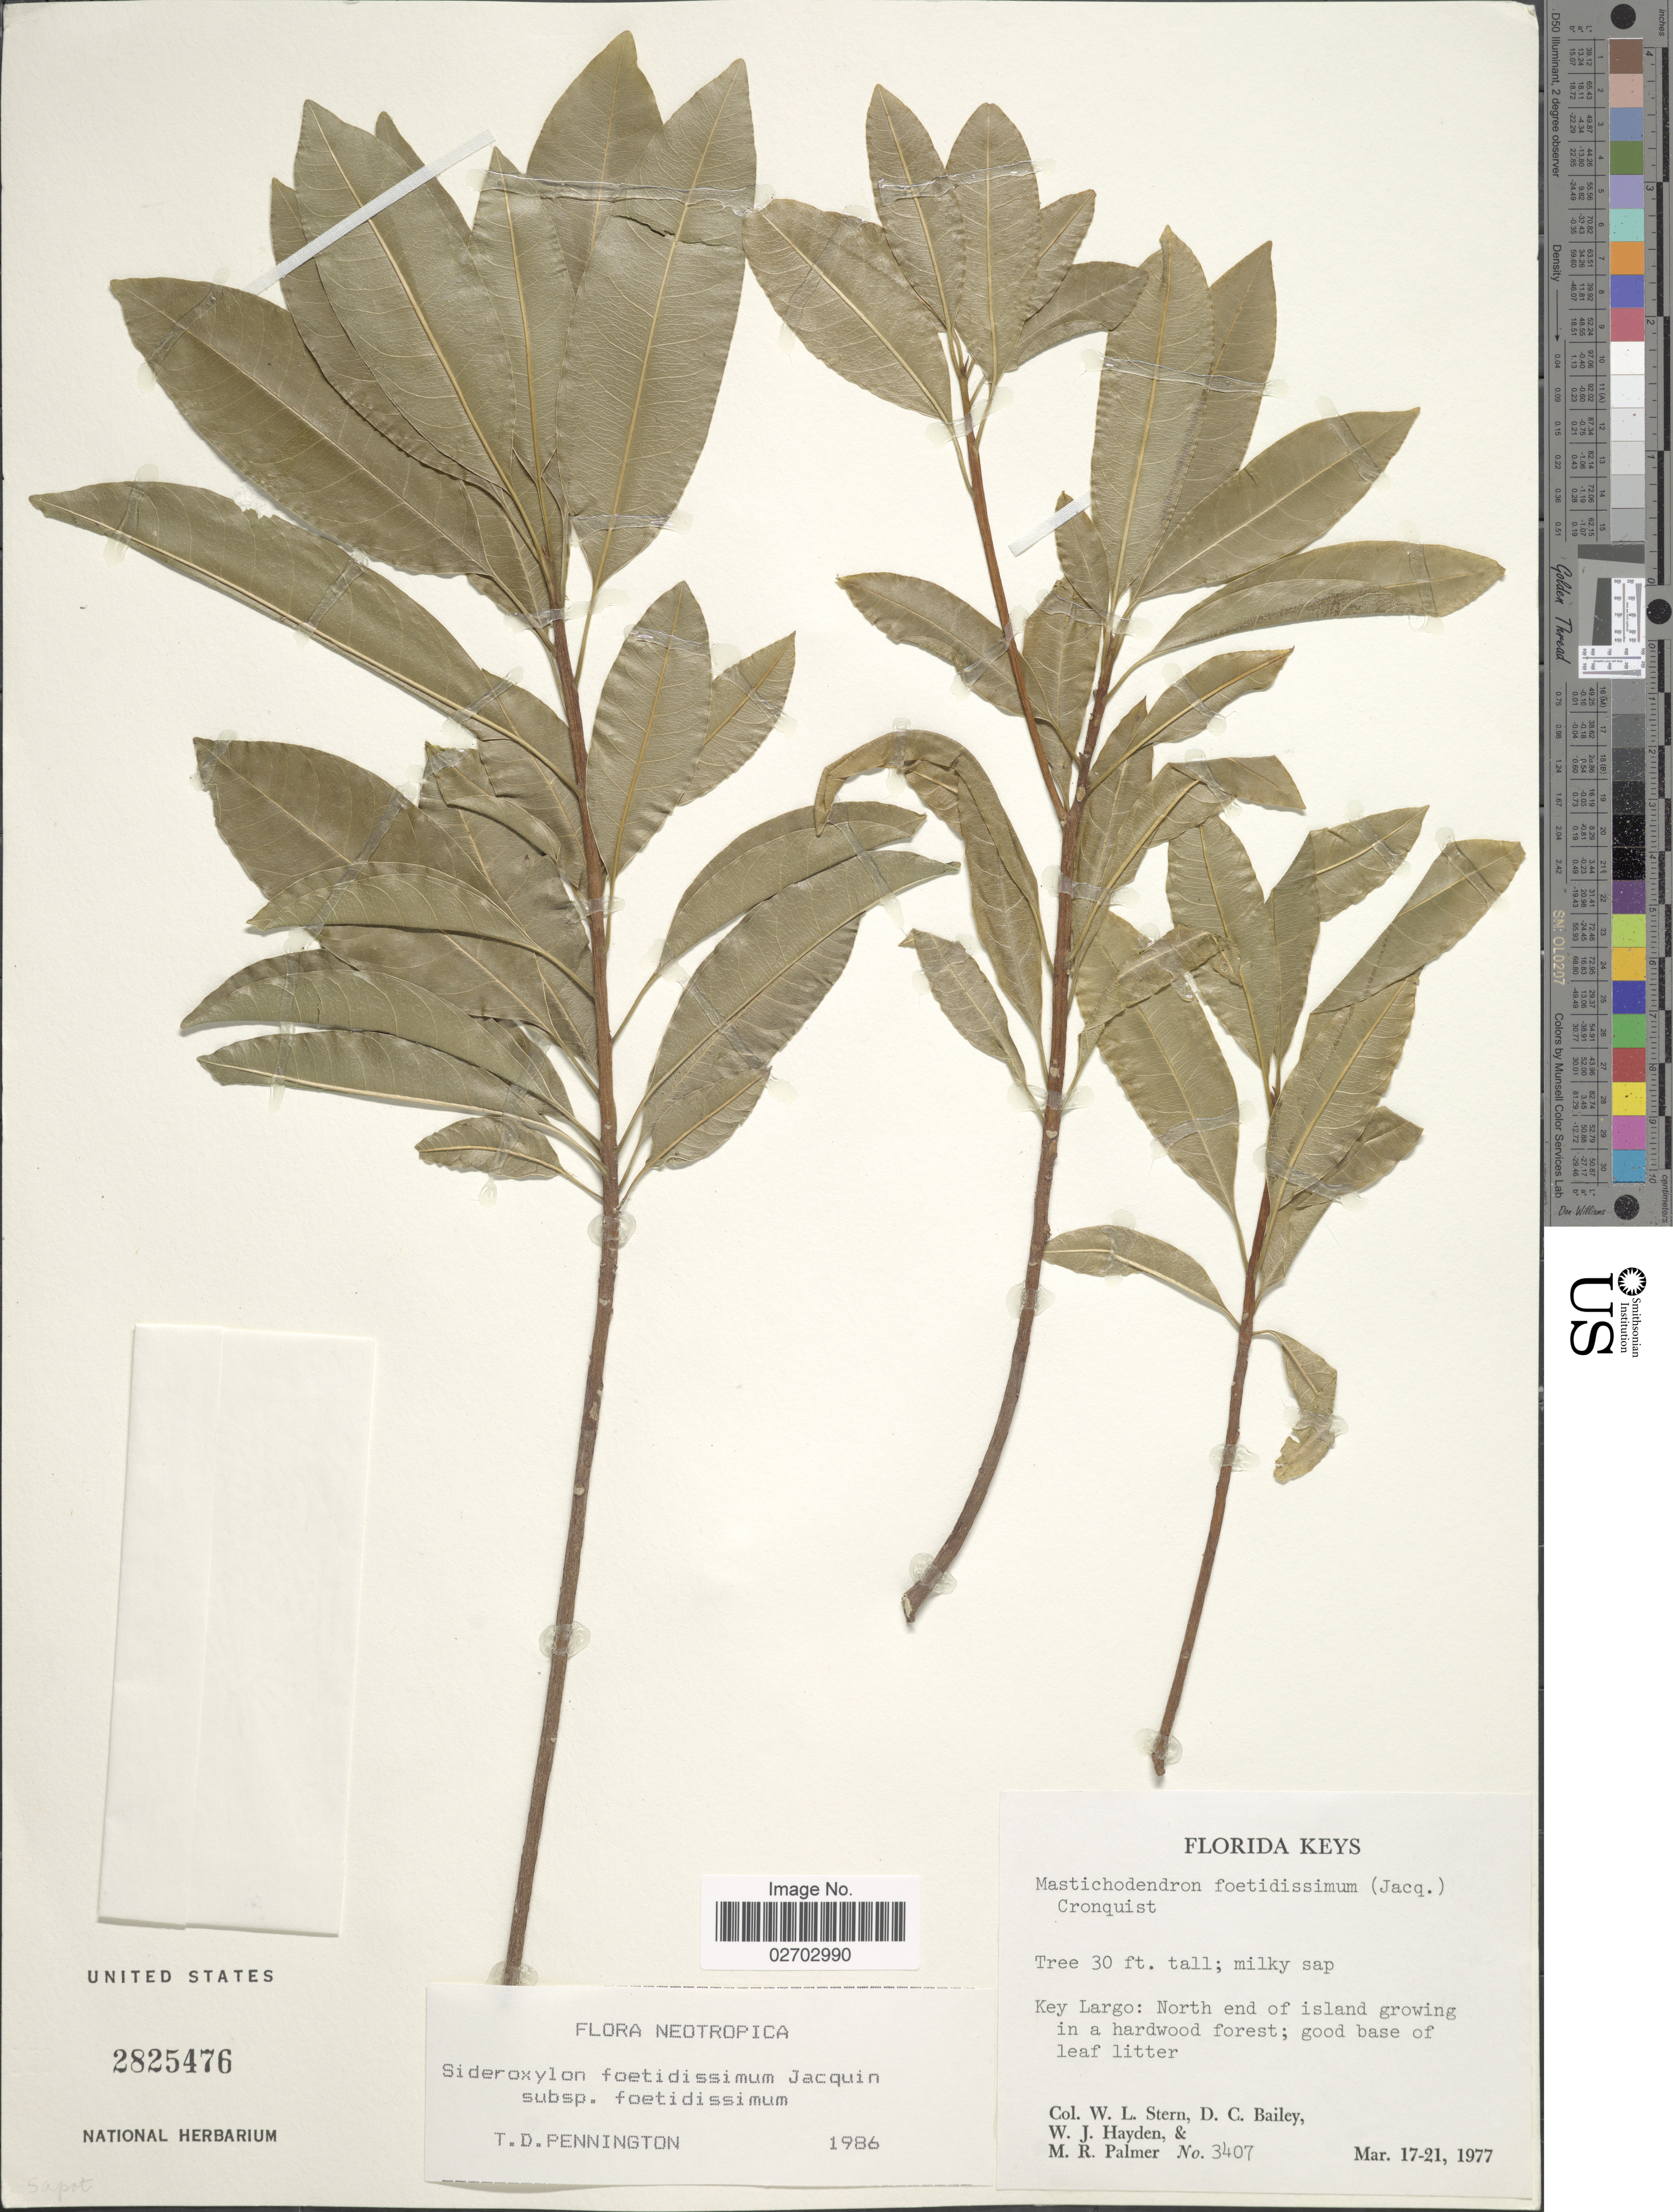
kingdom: Plantae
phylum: Tracheophyta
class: Magnoliopsida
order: Ericales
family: Sapotaceae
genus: Sideroxylon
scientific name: Sideroxylon foetidissimum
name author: Jacq.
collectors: W. L. Stern, D. C. Bailey, W. Hayden & M. R. Palmer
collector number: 3407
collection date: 1977-03-17/1977-03-21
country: United States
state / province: Florida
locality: Florida Keys, Key Largo: North end of island growing in a hardwood forest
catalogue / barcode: US 2825476